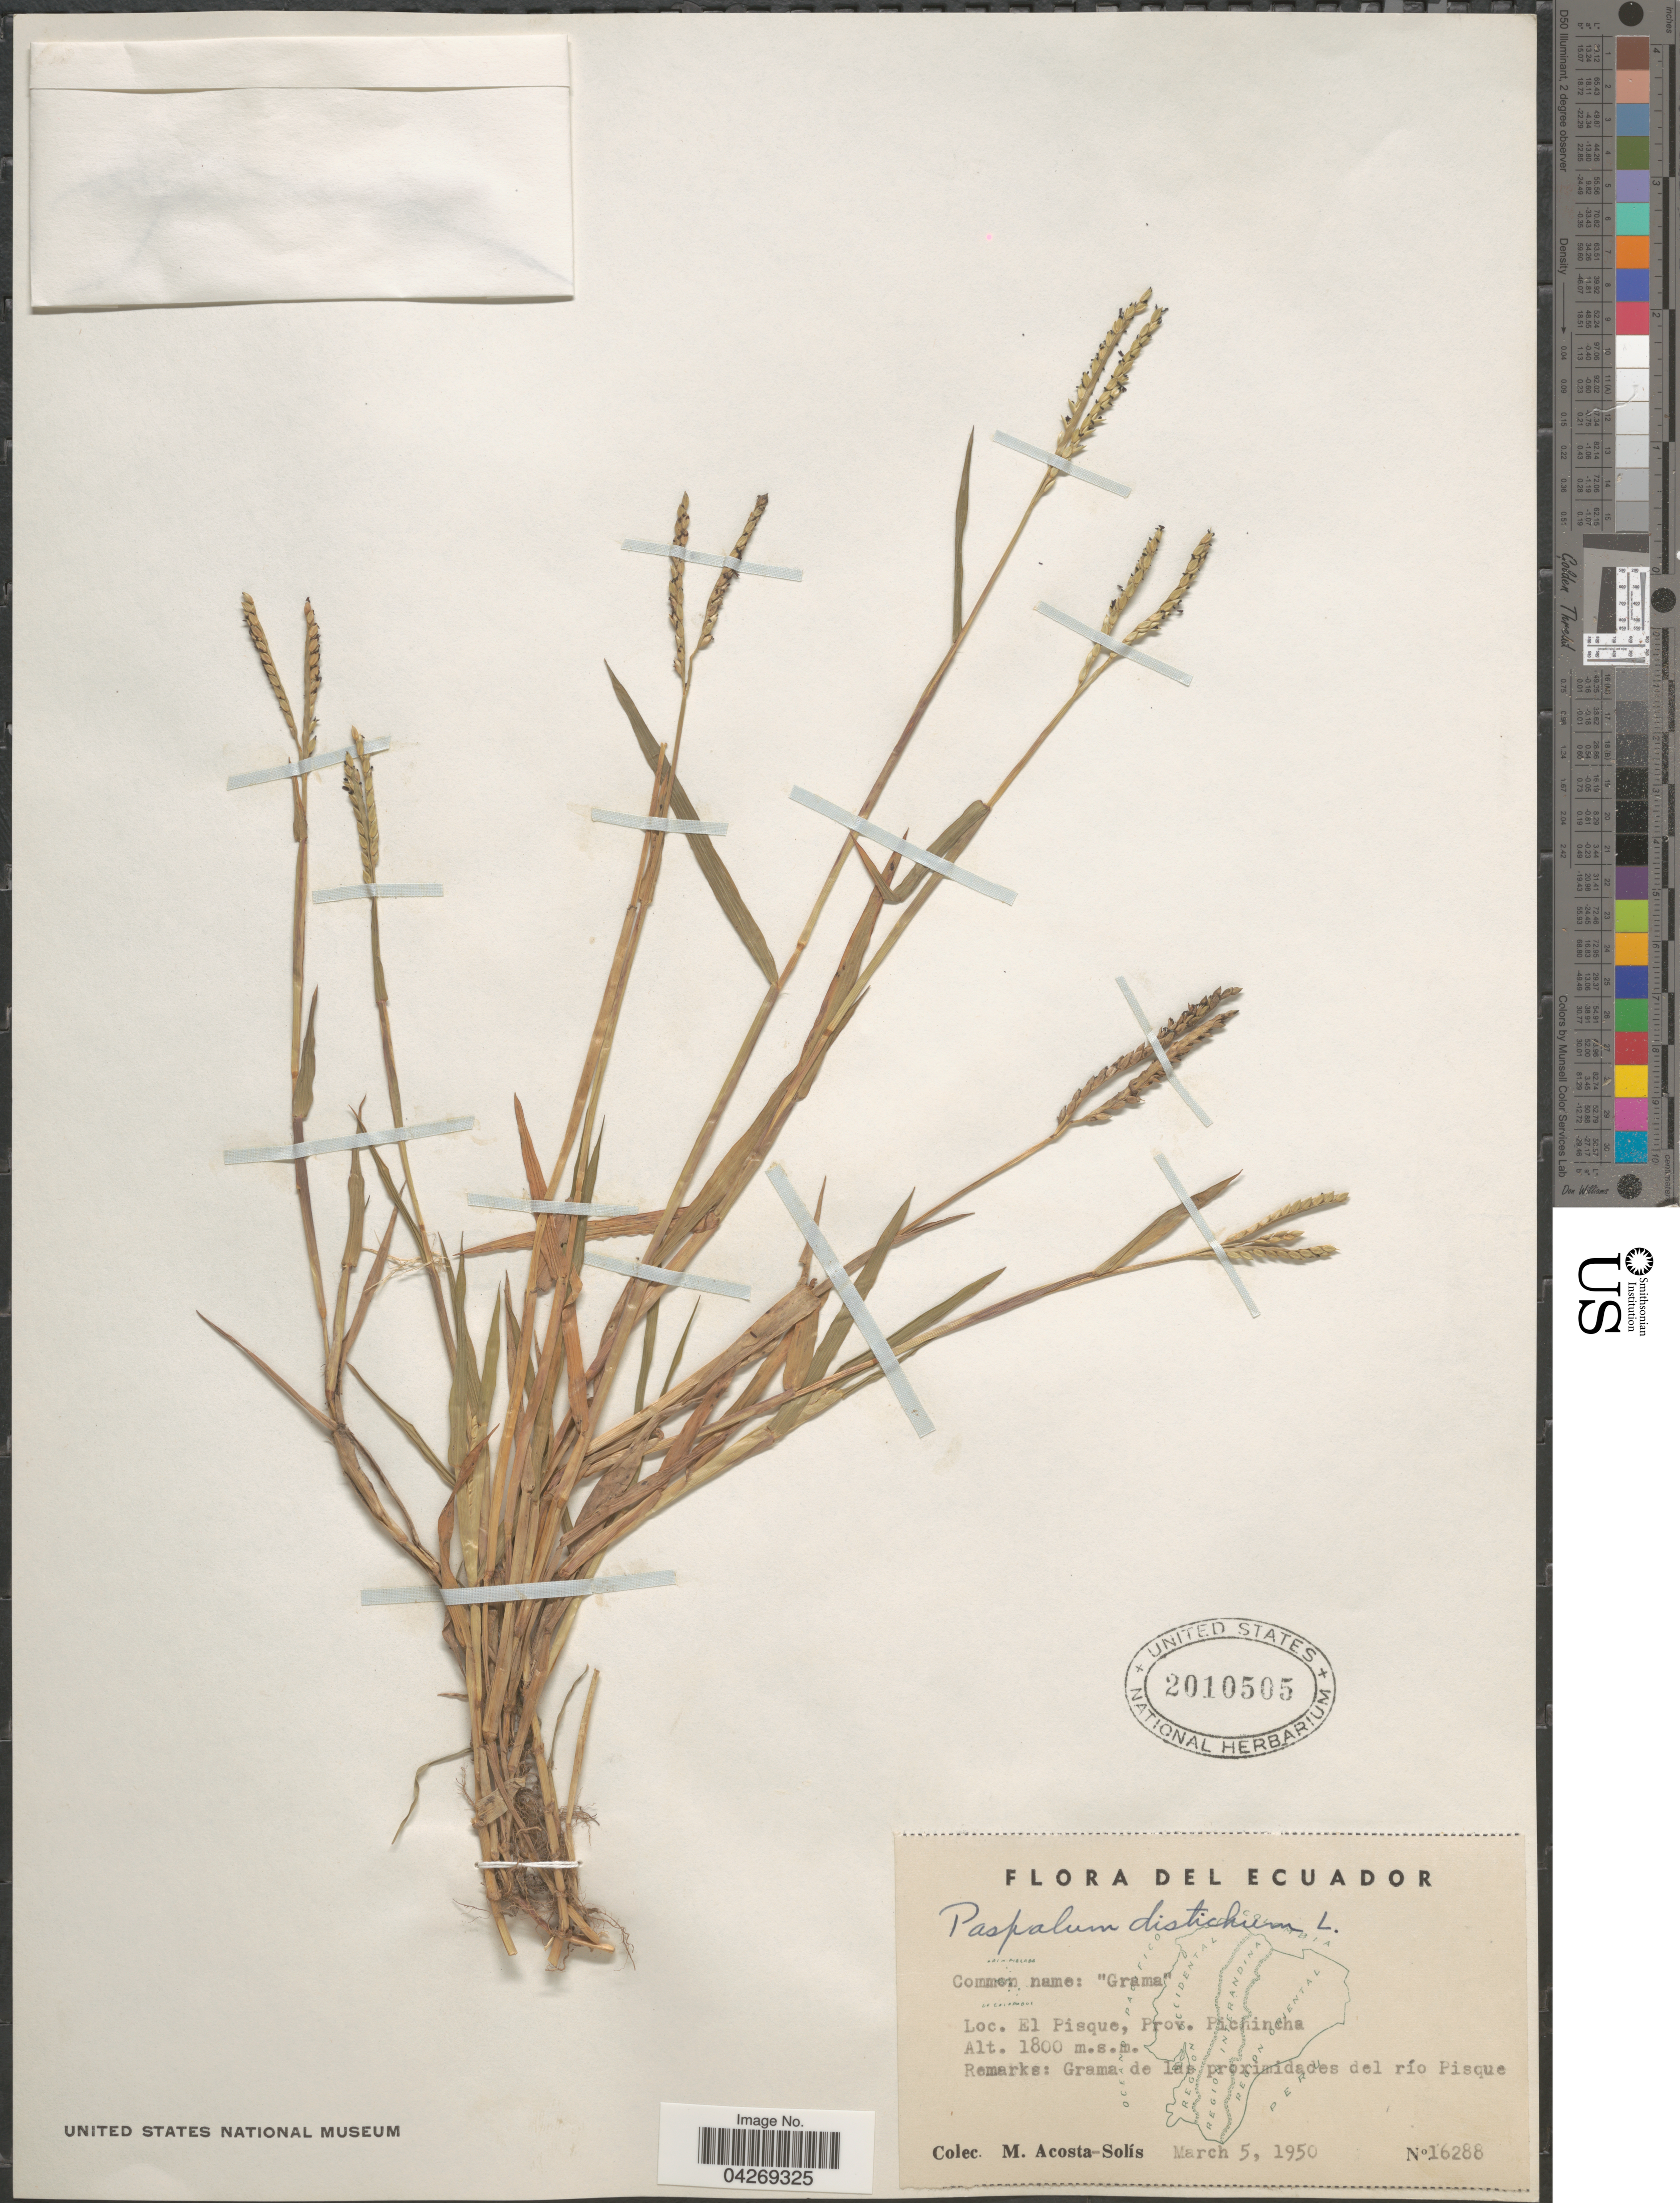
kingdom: Plantae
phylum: Tracheophyta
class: Liliopsida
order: Poales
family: Poaceae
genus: Paspalum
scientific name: Paspalum distichum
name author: L.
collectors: M. Acosta Solis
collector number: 16288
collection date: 1950-03-05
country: Ecuador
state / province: Pichincha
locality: El Pisque.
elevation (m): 1800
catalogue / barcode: US 2010505